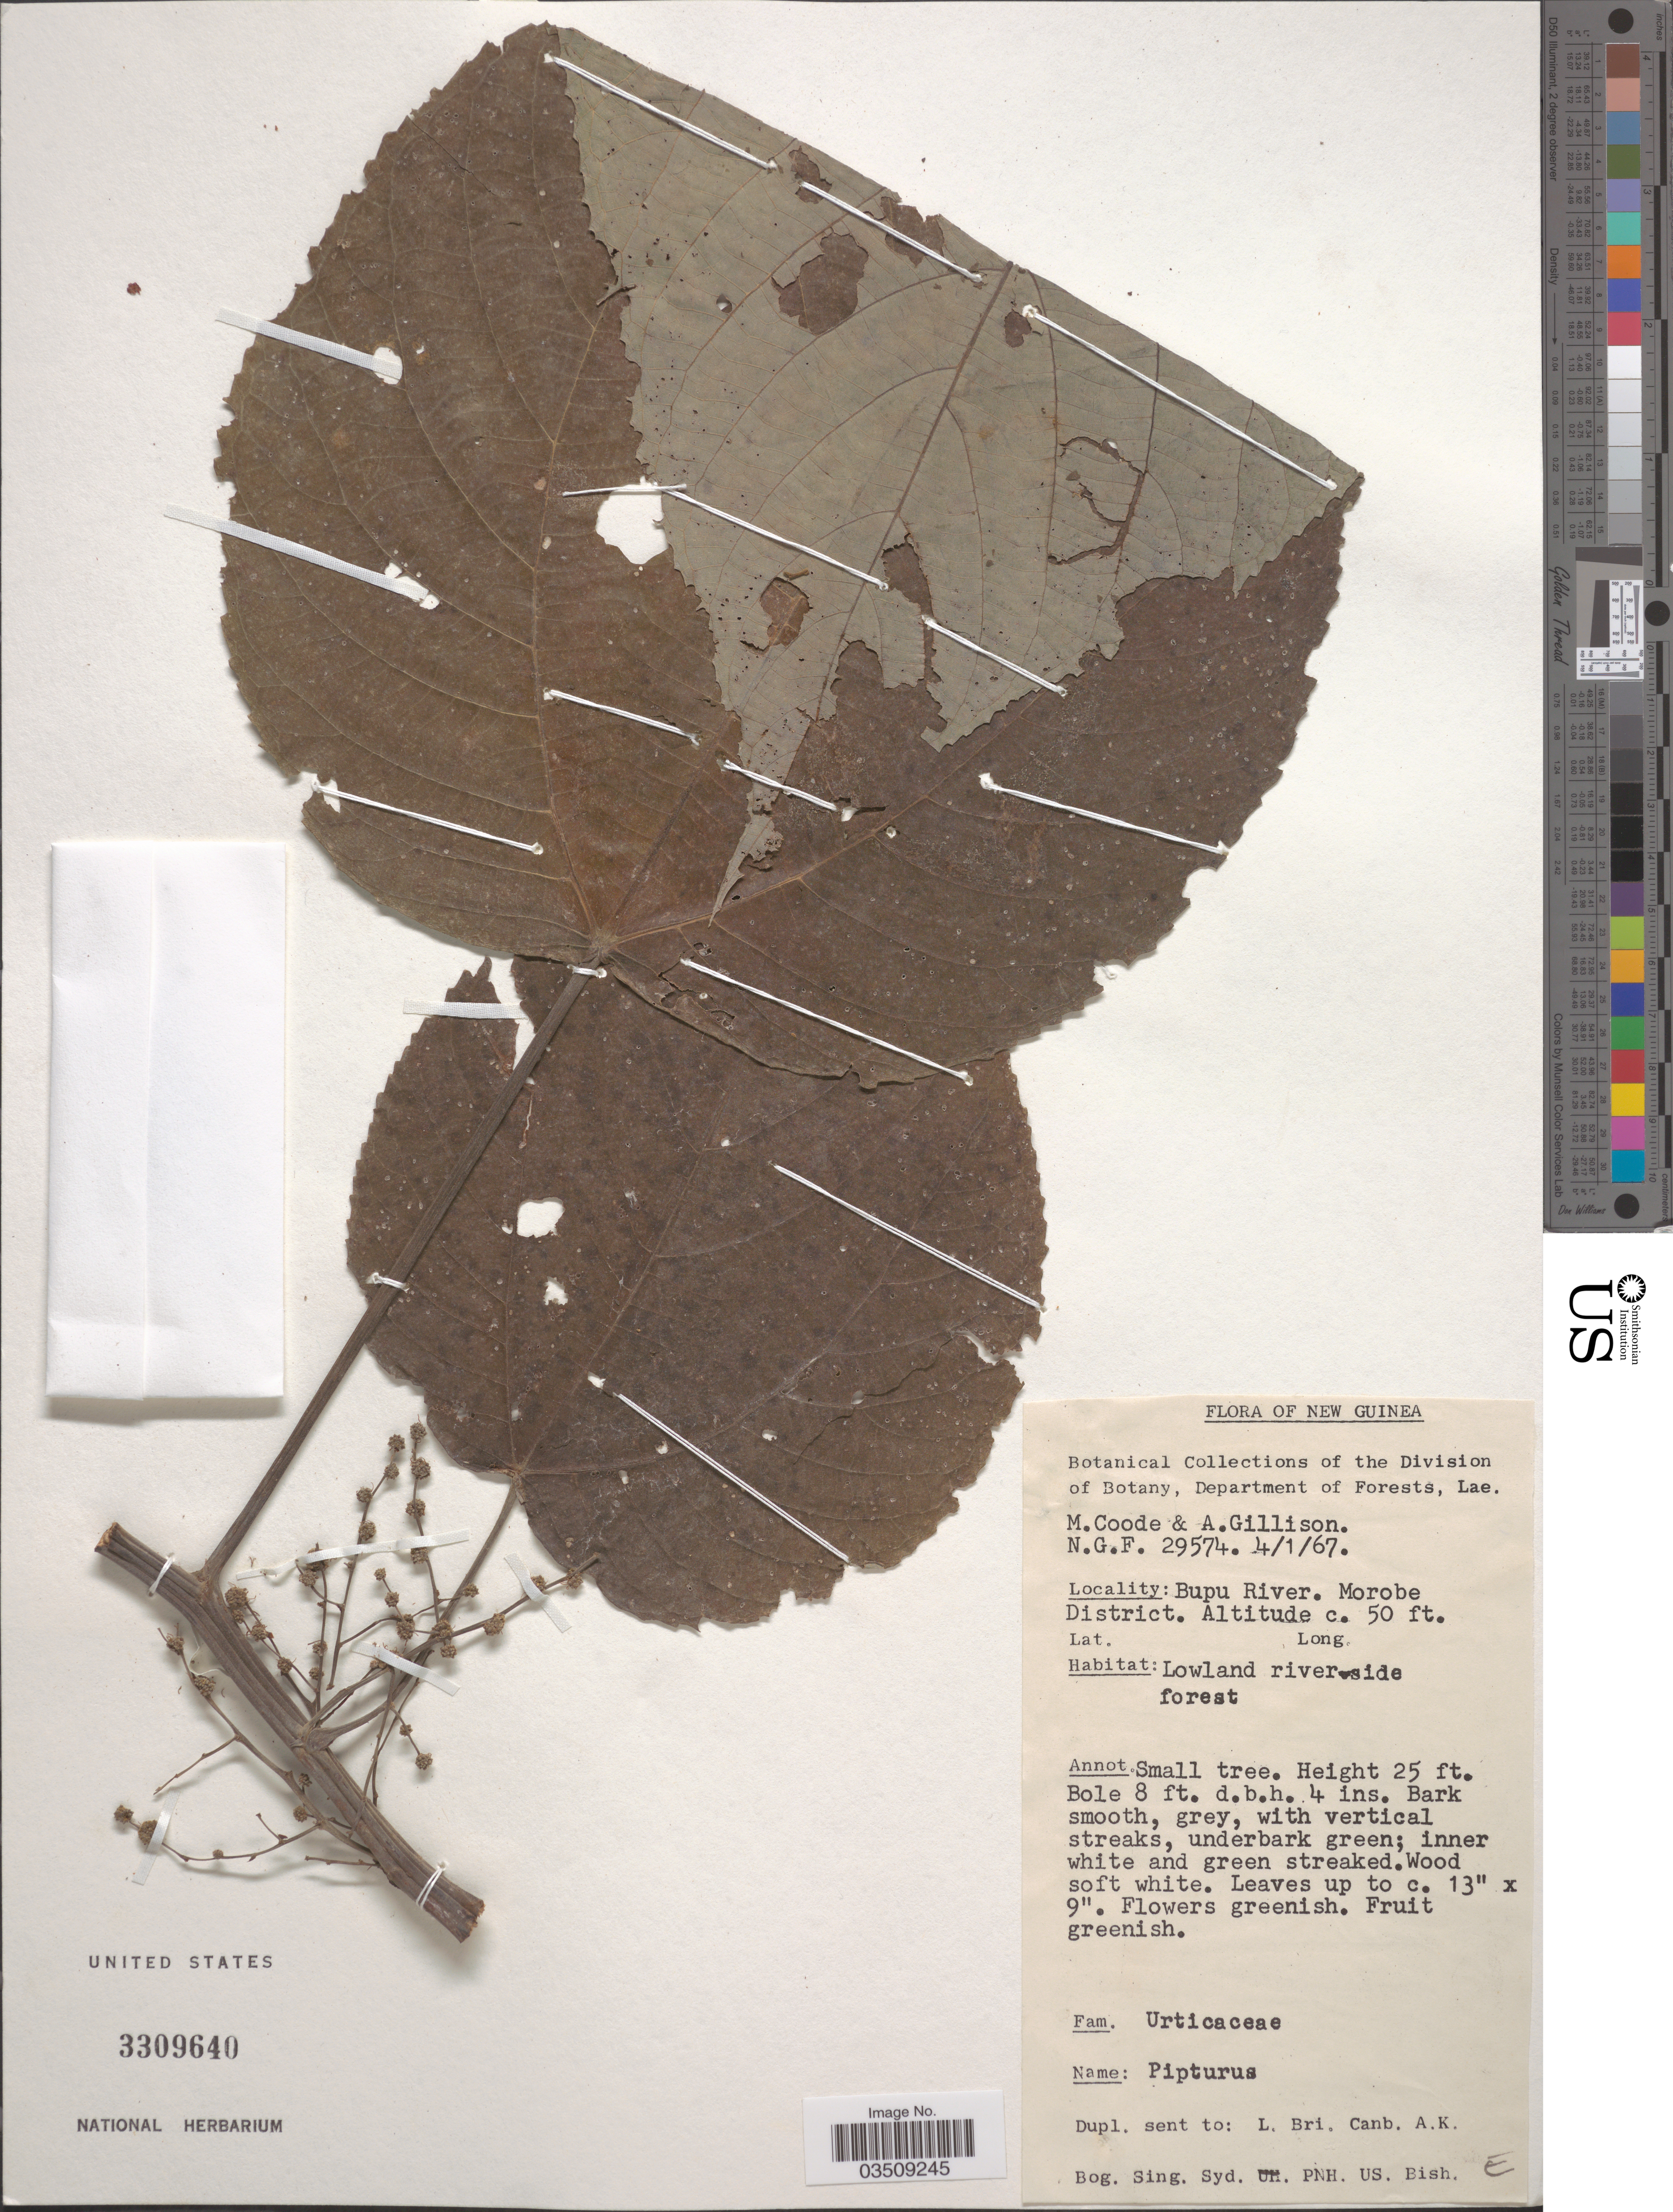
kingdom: Plantae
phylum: Tracheophyta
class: Magnoliopsida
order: Rosales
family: Urticaceae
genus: Pipturus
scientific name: Pipturus sp.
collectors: M. Coode & A. Gillison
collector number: NGF29574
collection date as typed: Transcribed d/m/y: 4/1/67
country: Papua New Guinea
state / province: Morobe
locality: New Guinea. Bupu River. Morobe District.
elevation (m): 15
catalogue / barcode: US 3309640